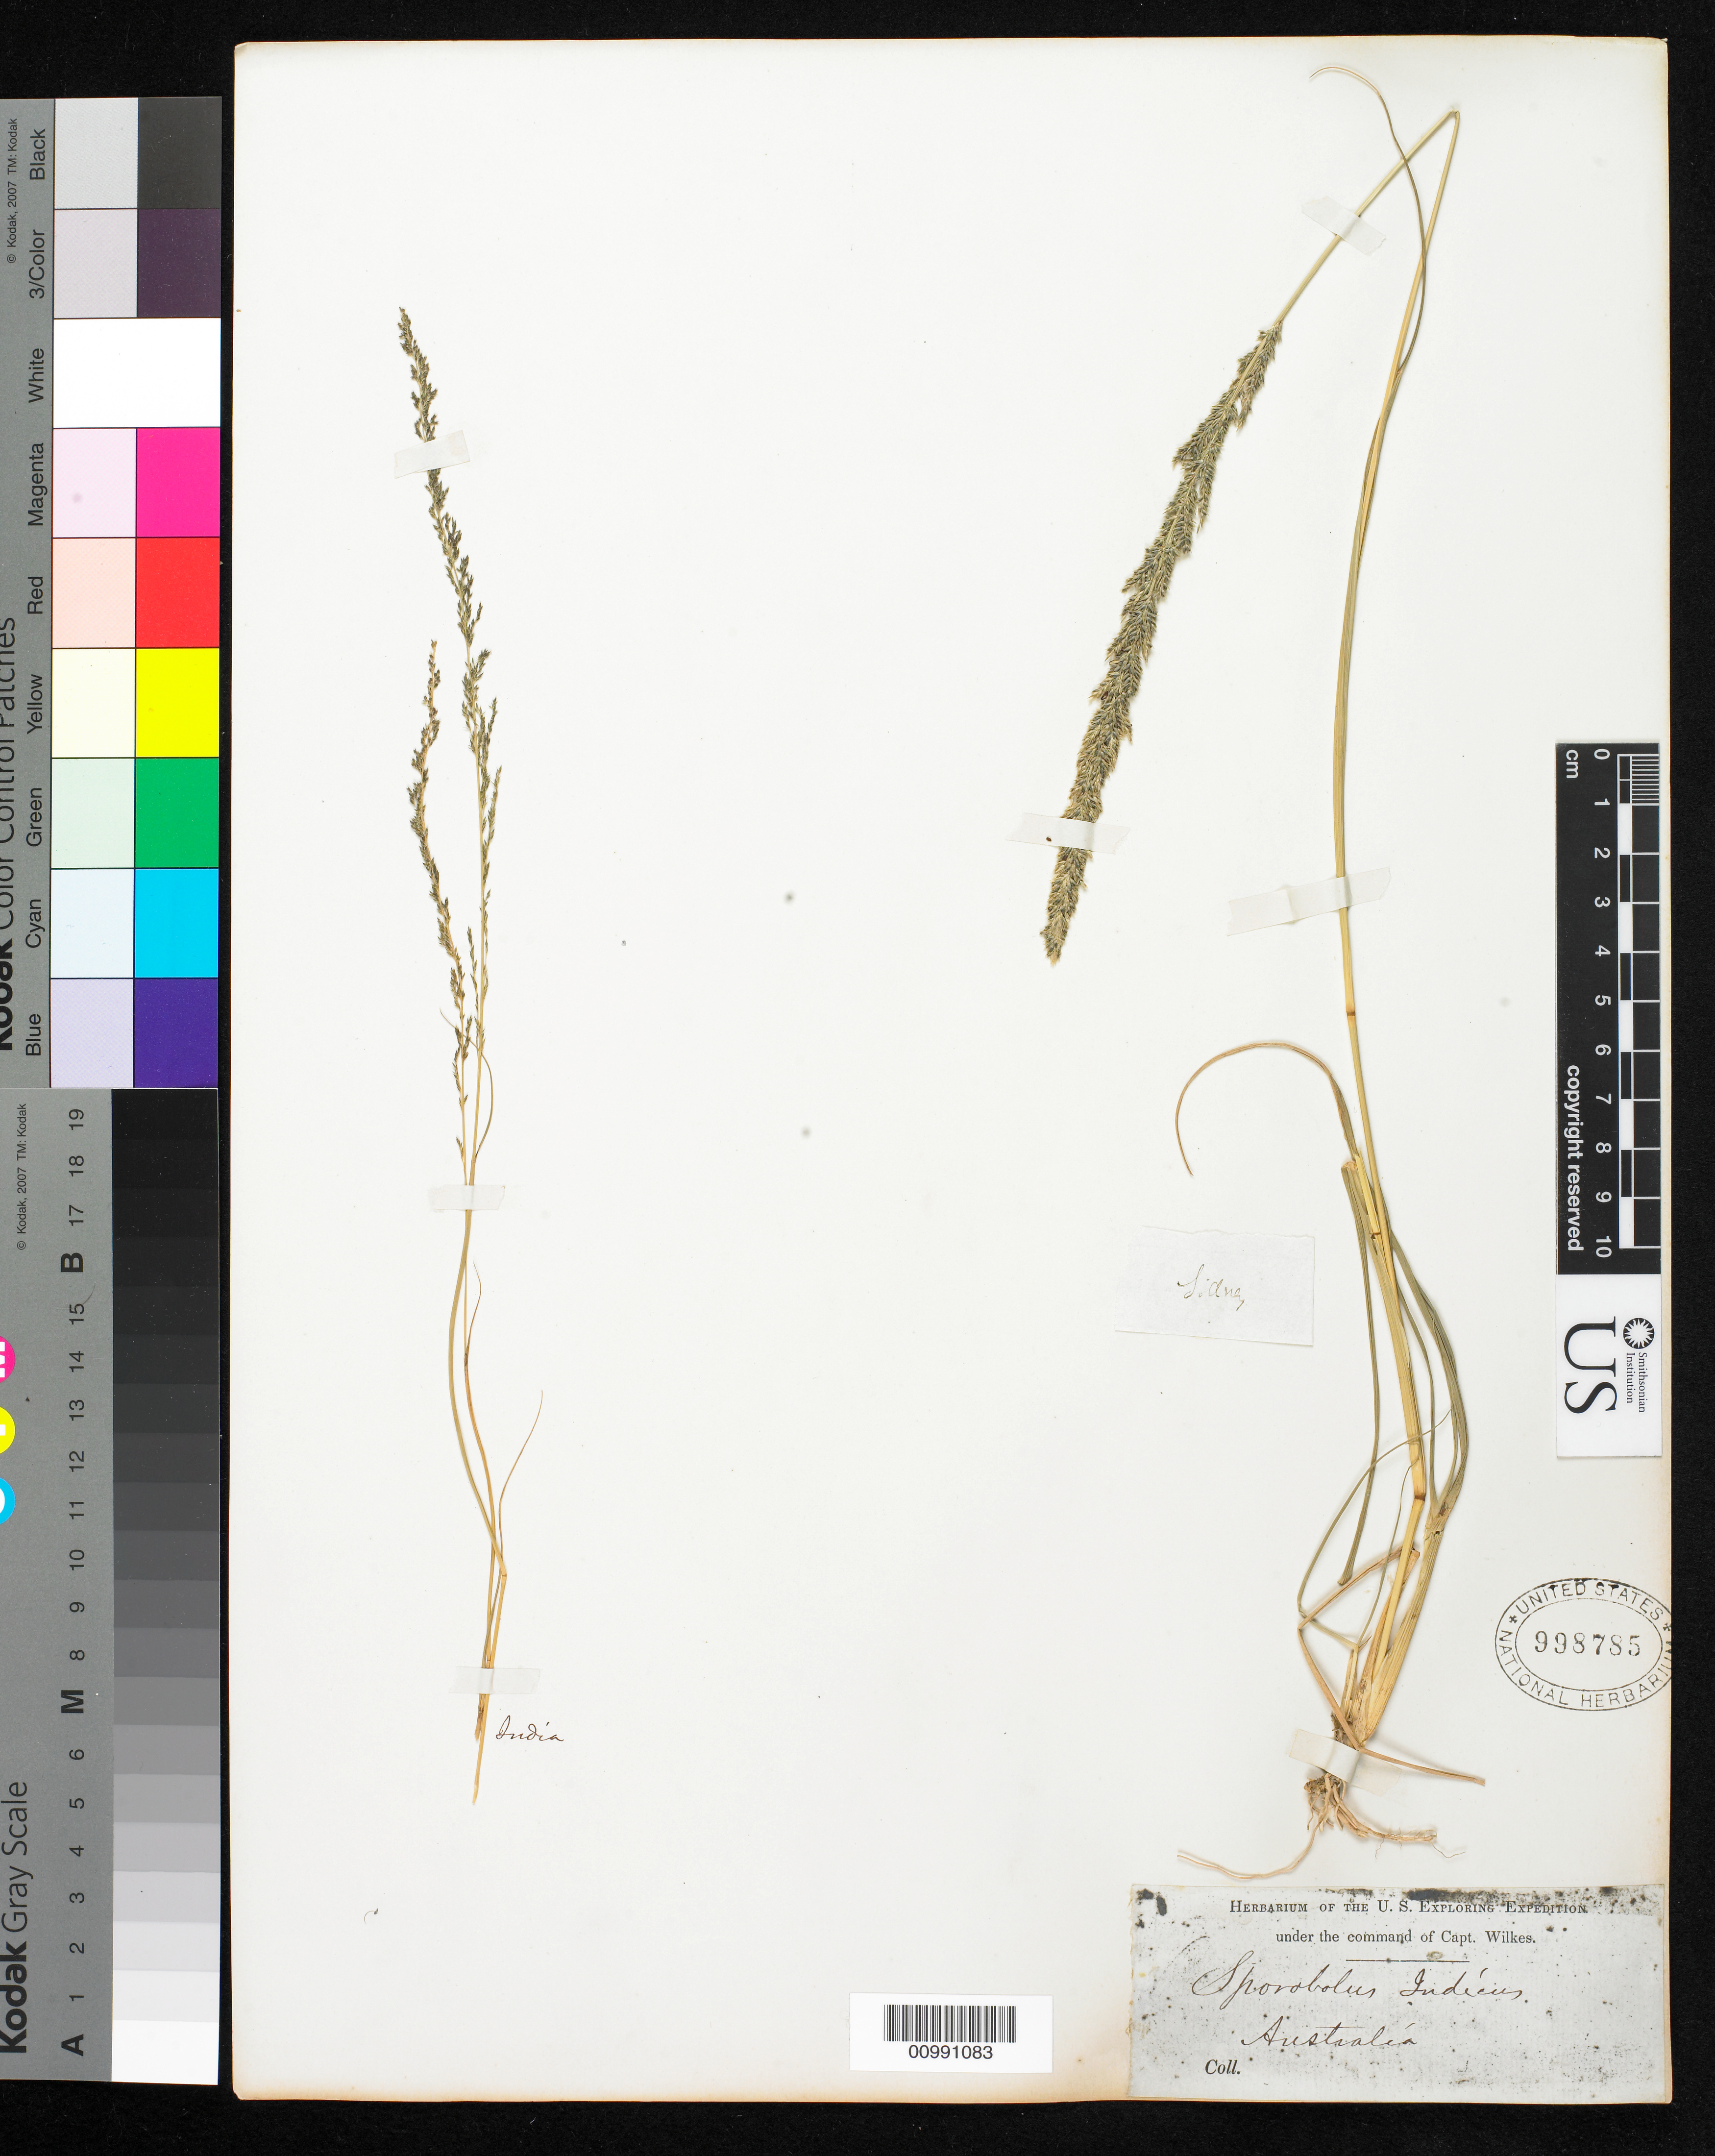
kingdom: Plantae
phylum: Tracheophyta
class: Liliopsida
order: Poales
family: Poaceae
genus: Sporobolus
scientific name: Sporobolus capensis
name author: (P. Beauv.) Kunth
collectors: Wilkes Explor. Exped.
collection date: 1838/1842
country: Australia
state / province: New South Wales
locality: Sydney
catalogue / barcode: US 998785